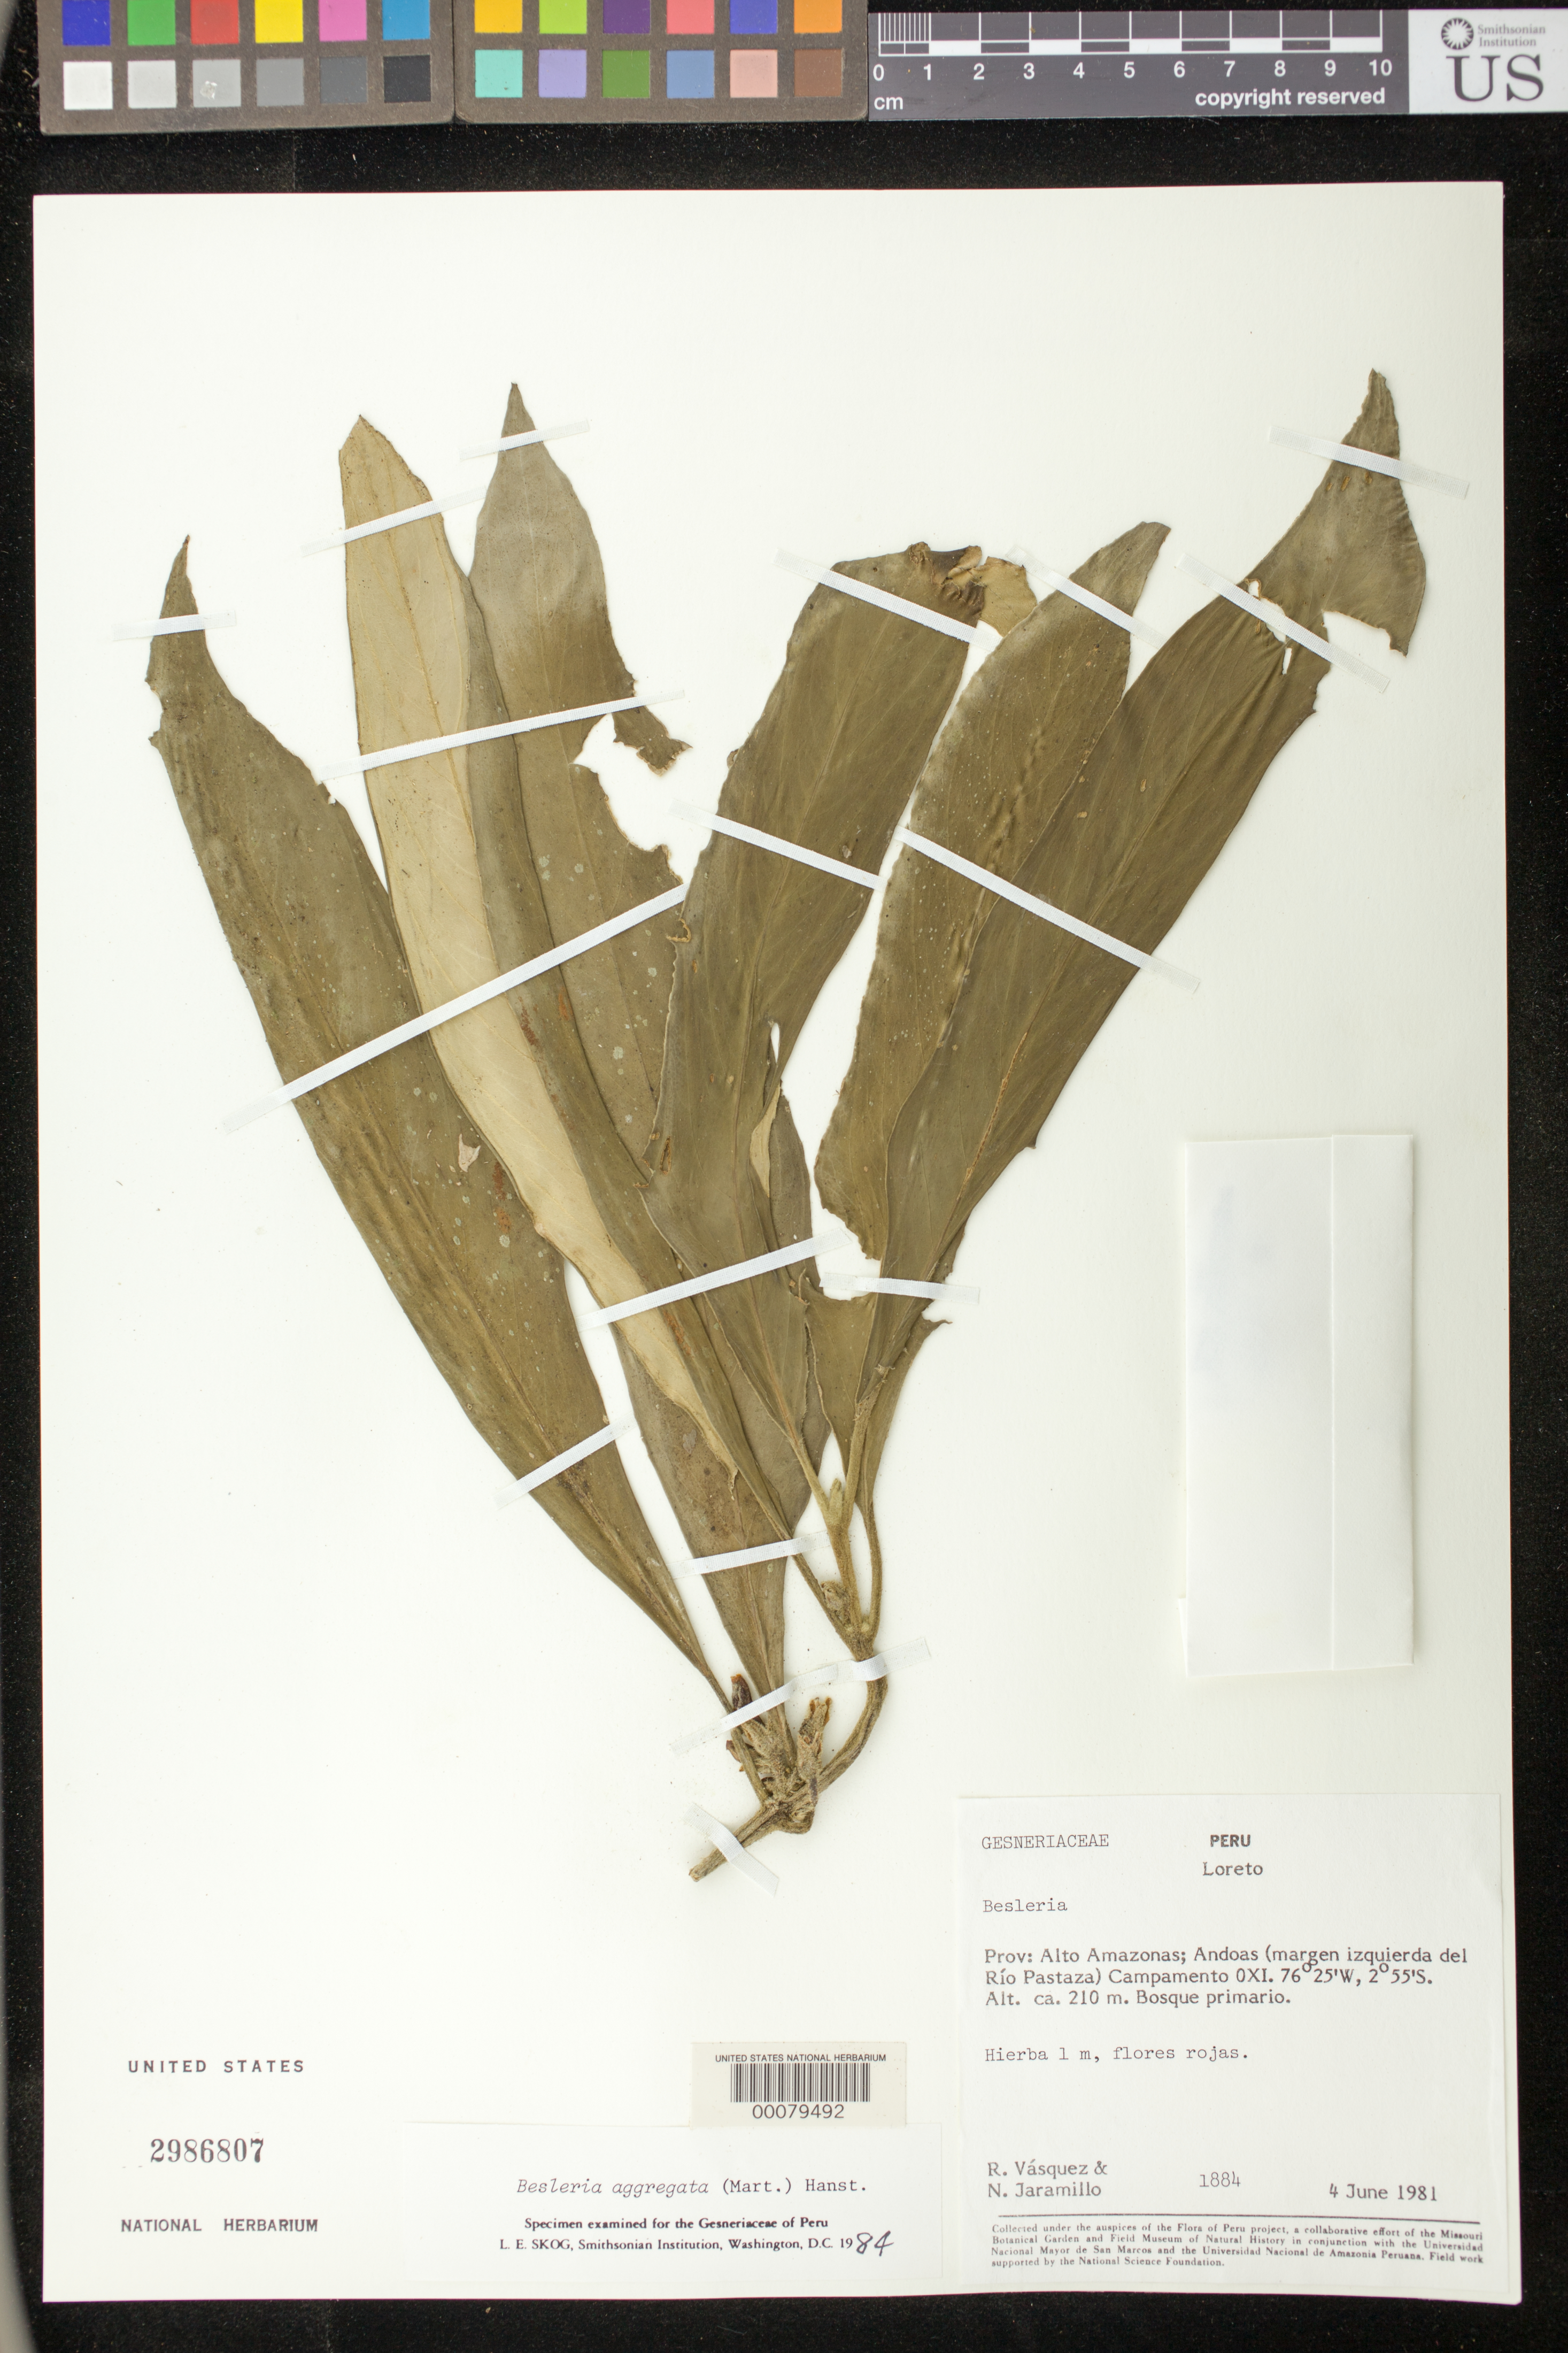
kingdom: Plantae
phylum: Tracheophyta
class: Magnoliopsida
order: Lamiales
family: Gesneriaceae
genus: Besleria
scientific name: Besleria aggregata var. aggregata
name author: (Mart.) Hanst.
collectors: R. Vásquez & N. Jaramillo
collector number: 1884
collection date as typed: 04 Jun 1981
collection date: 1981-06-04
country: Peru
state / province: Loreto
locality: Prov. Alto Amazonas, Andoas (margen izquierda led Rio Pastaza), Campamento 0XI.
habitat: Primary forest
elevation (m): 210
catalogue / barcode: US 2986807